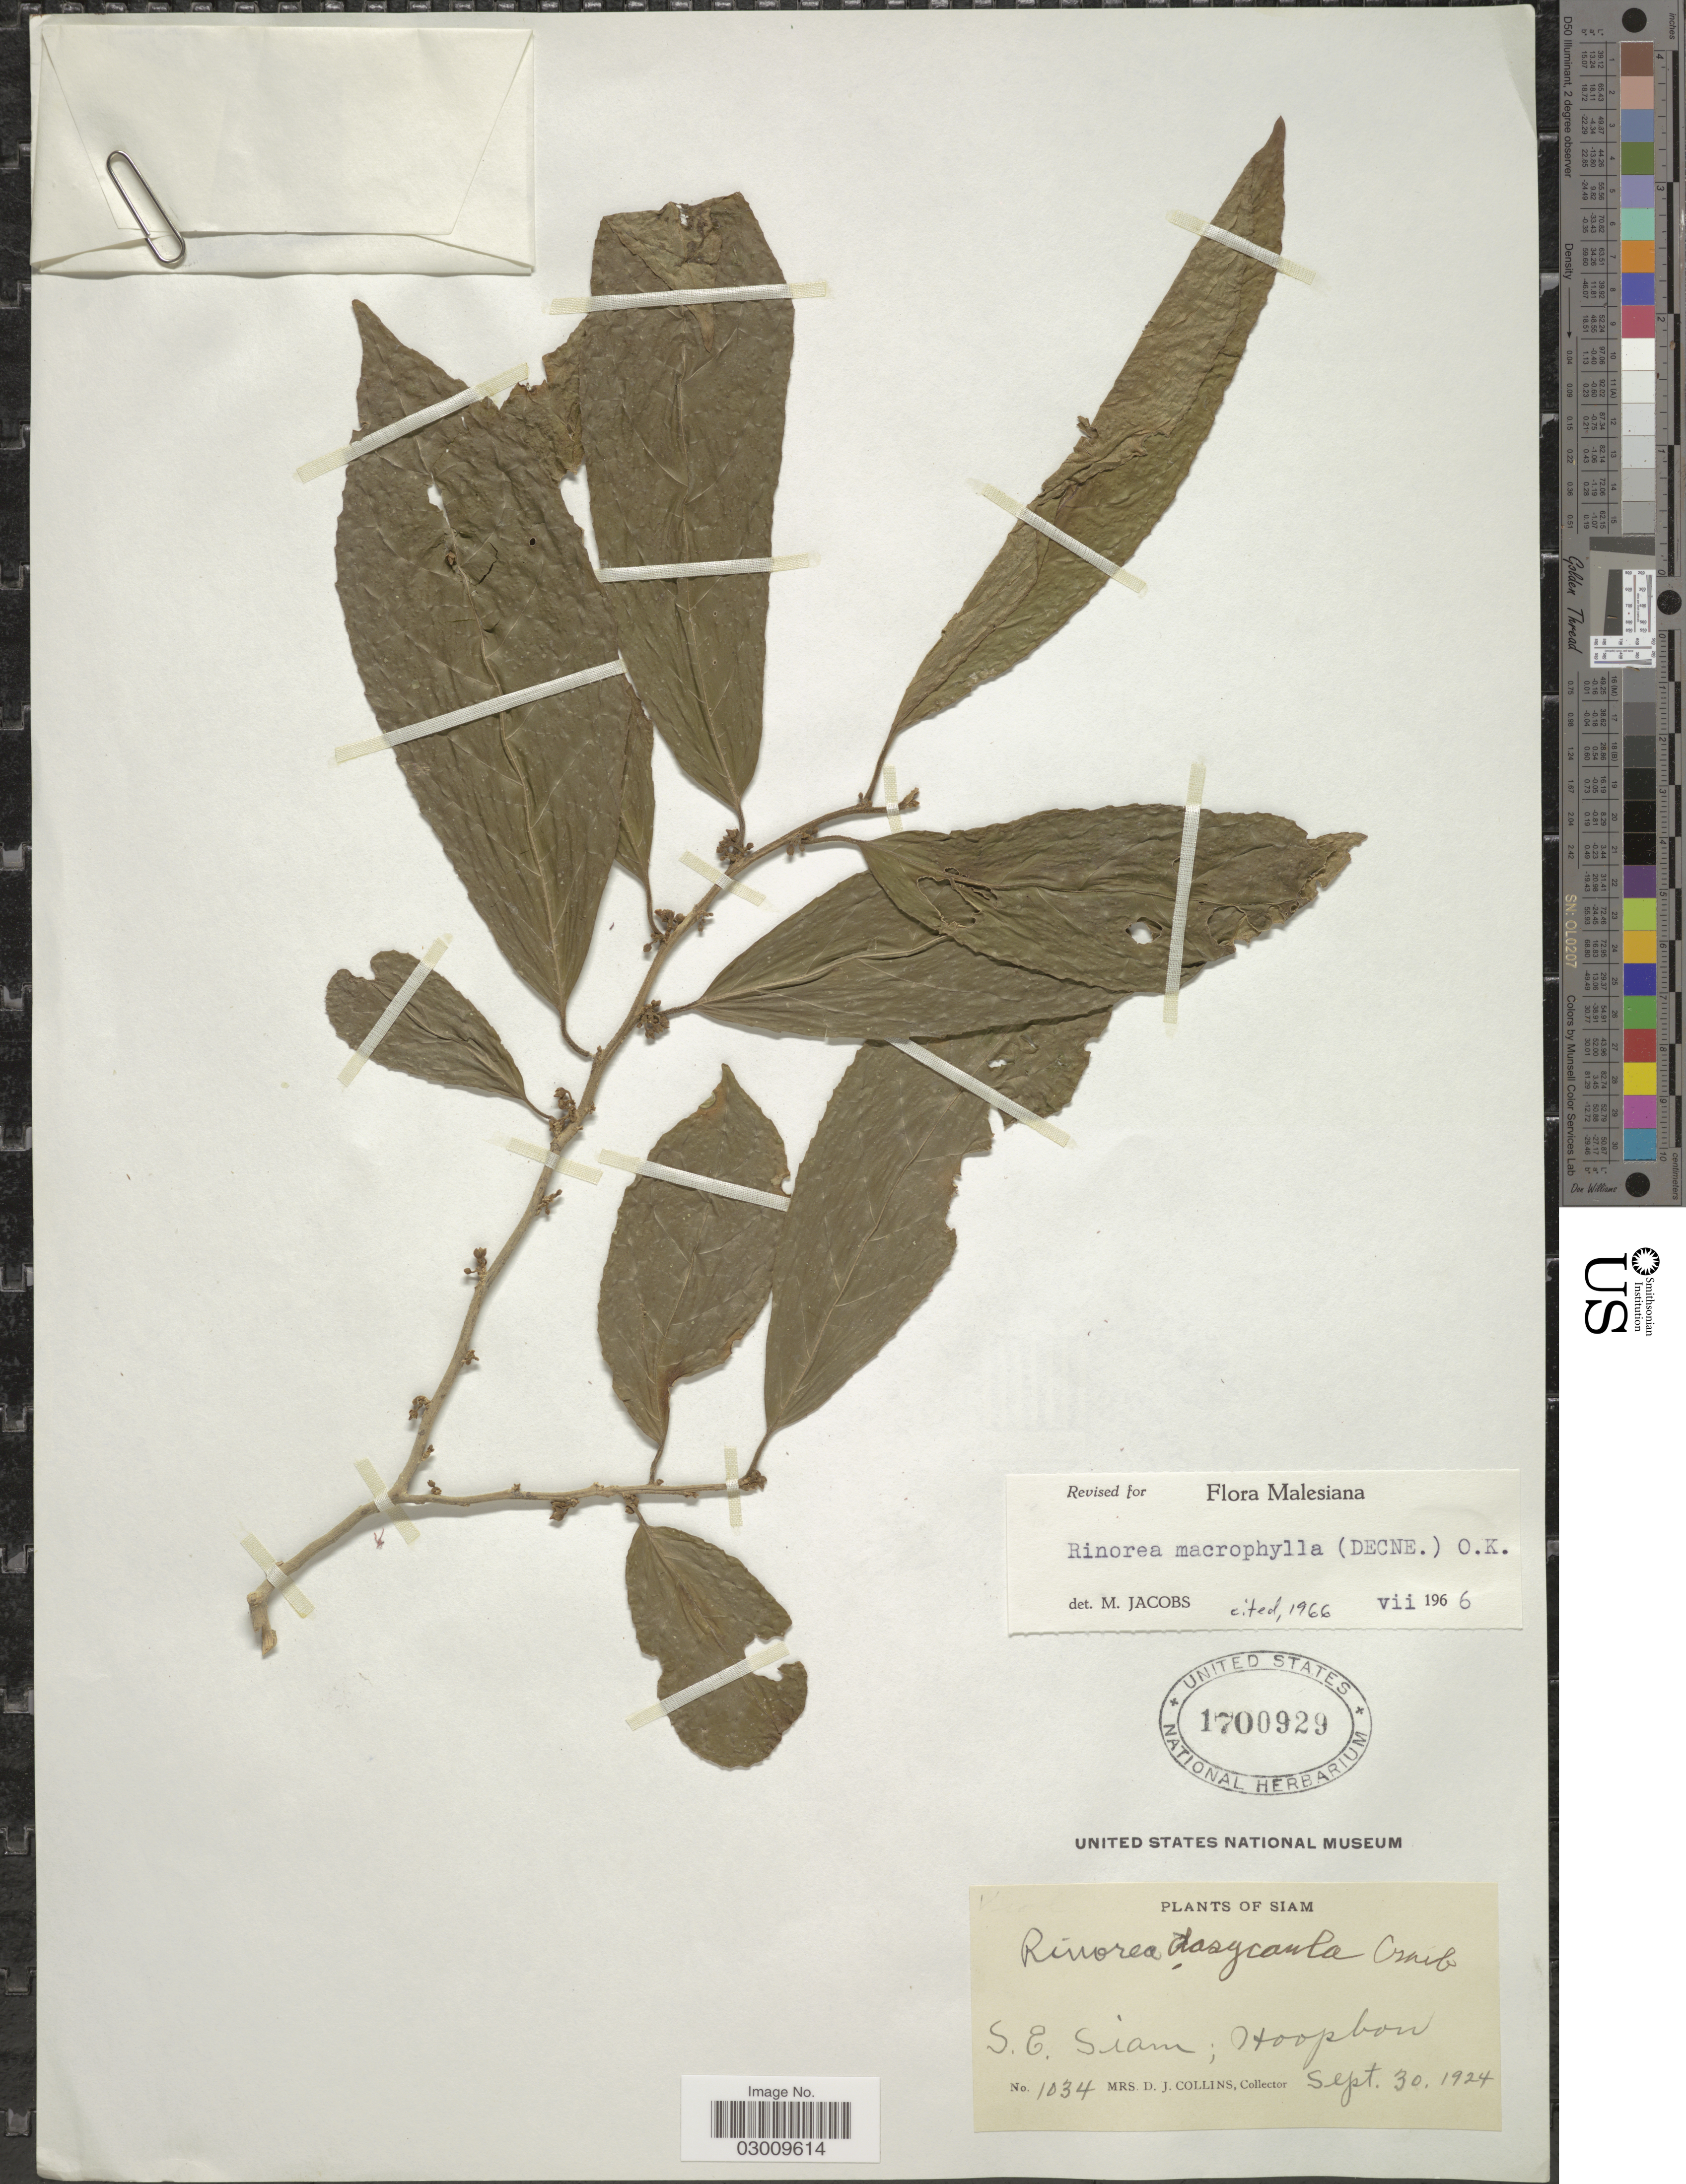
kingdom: Plantae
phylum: Tracheophyta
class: Magnoliopsida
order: Malpighiales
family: Violaceae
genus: Rinorea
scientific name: Rinorea macrophylla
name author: (Decne.) Kuntze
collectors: Mrs. D. J. Collins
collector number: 1034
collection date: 1924-09-30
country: Thailand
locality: Siam. S.E. Siam; Hoopbon.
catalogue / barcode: US 1700929